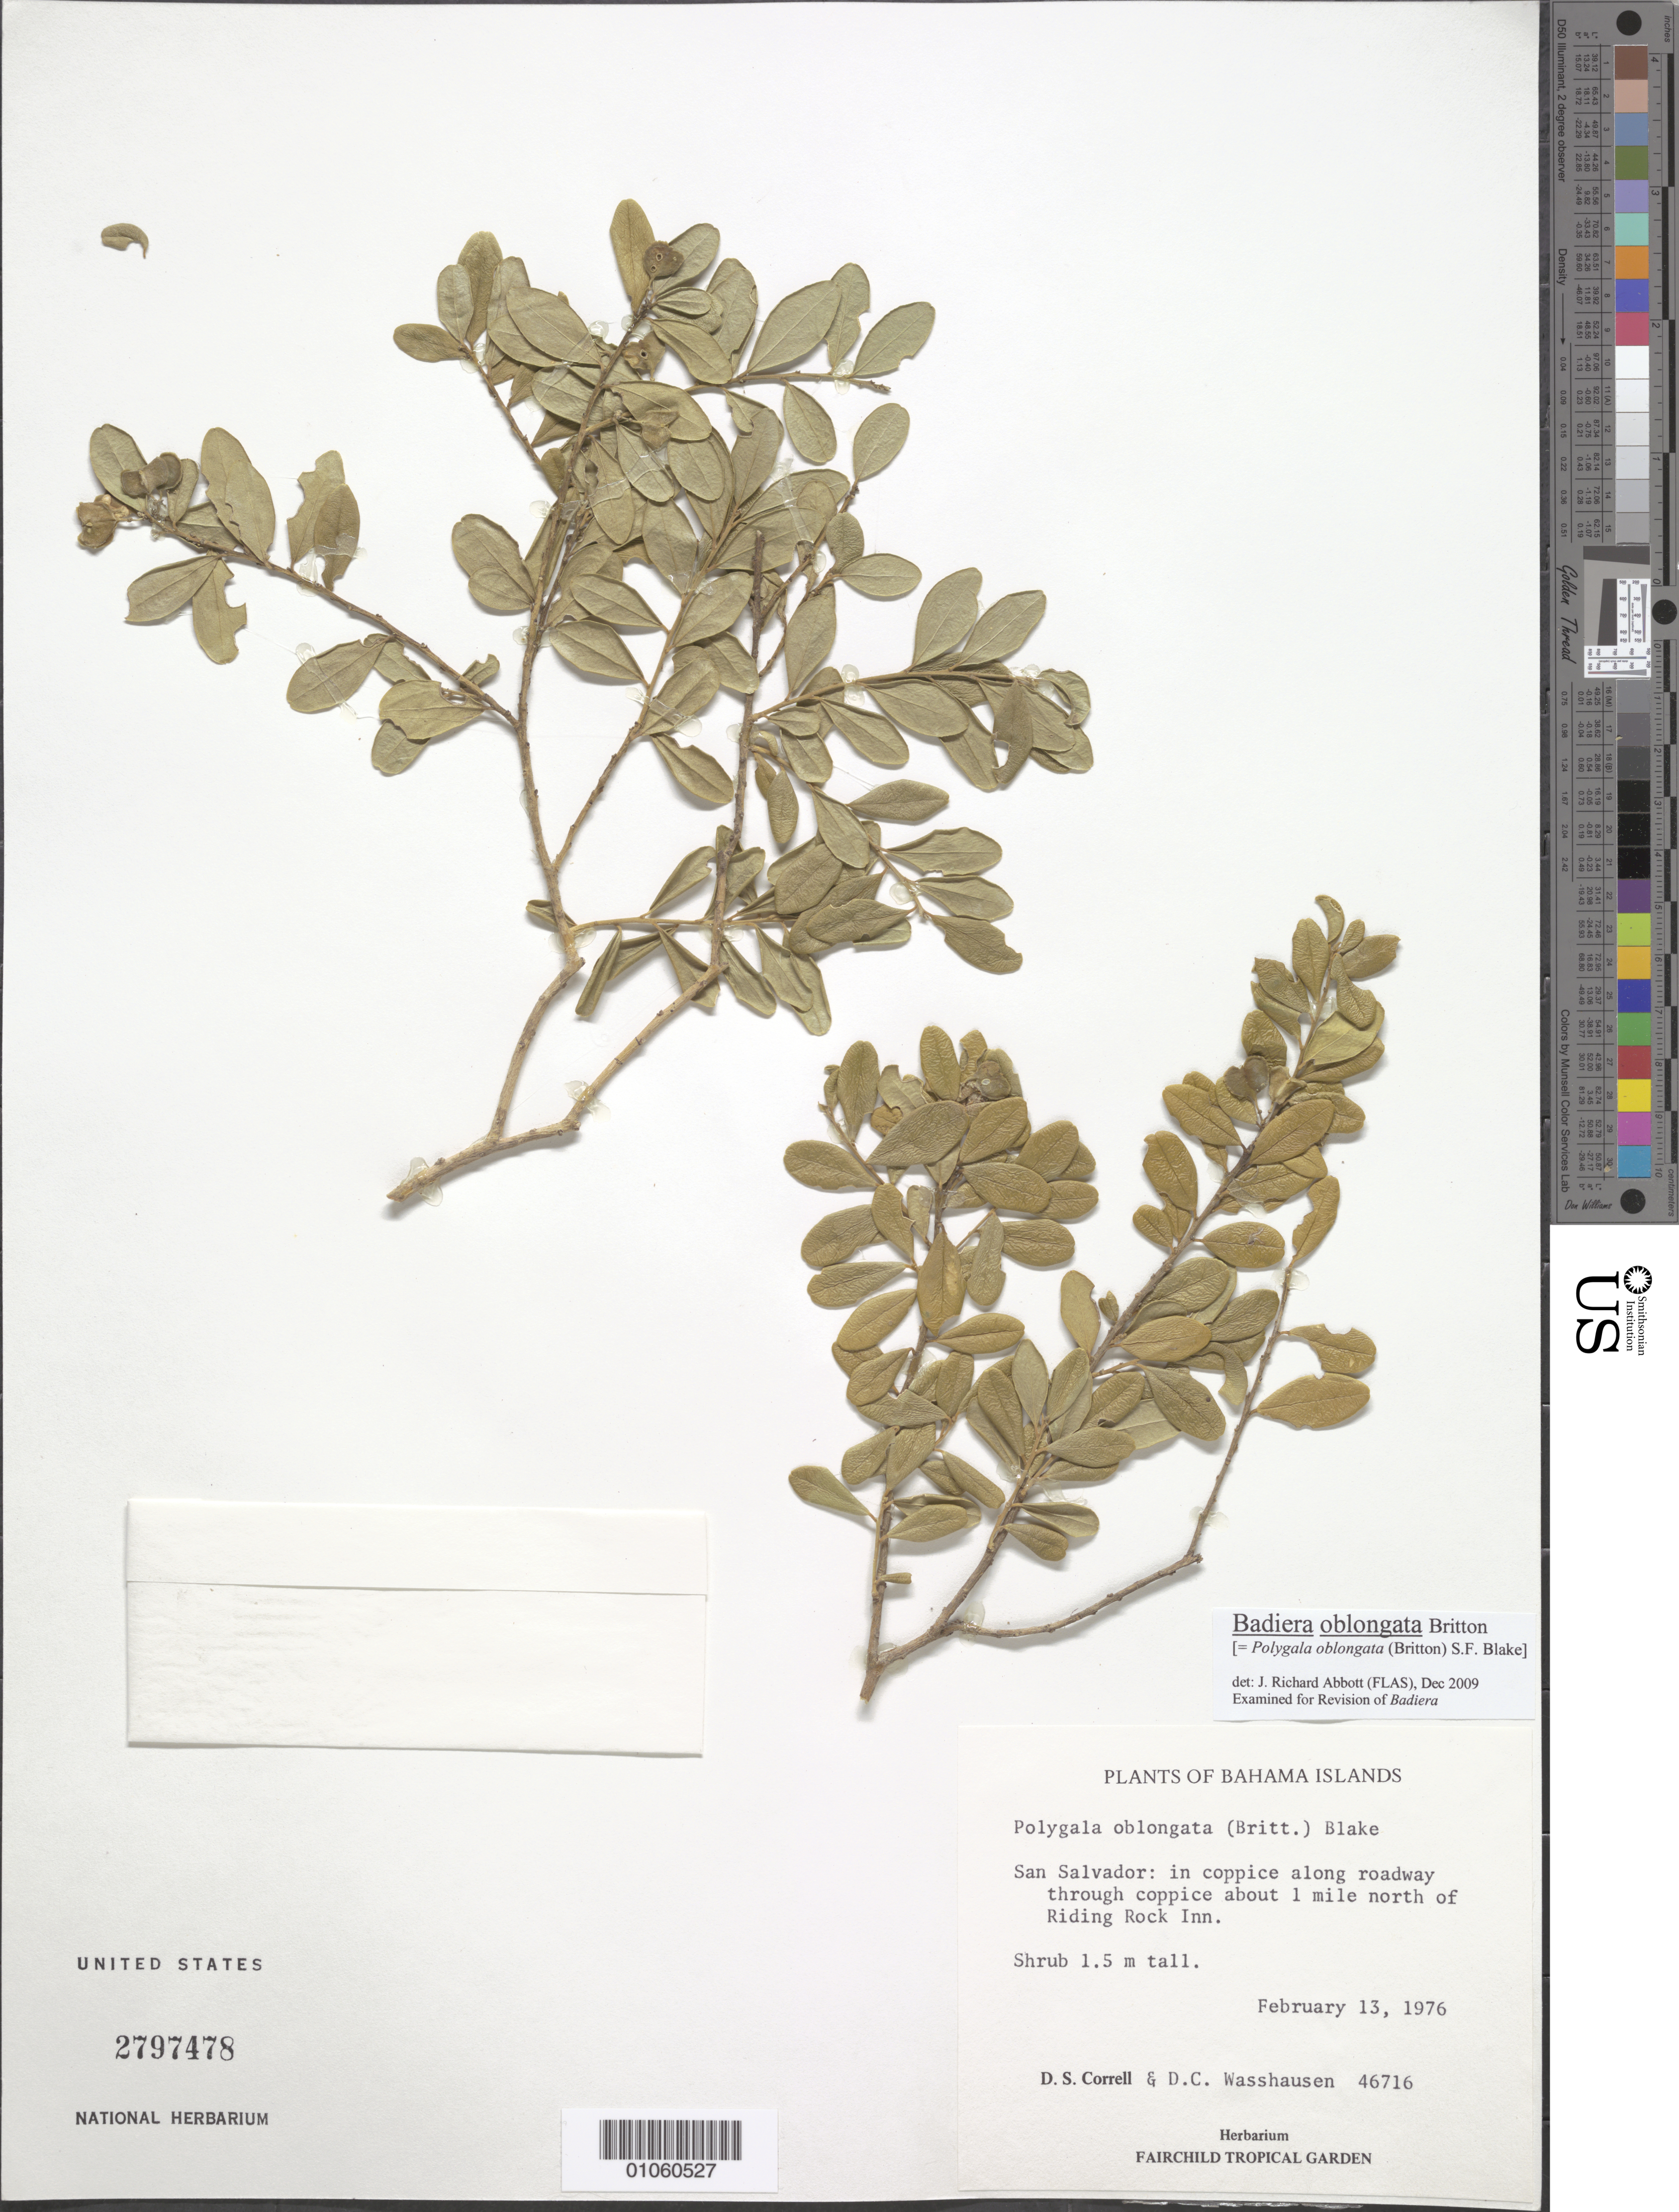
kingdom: Plantae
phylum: Tracheophyta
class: Magnoliopsida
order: Fabales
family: Polygalaceae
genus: Badiera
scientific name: Badiera oblongata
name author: Britton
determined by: Abbott, J. R., (FLAS)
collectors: D. S. Correll & D. C. Wasshausen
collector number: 46716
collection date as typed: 13 Feb 1976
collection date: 1976-02-13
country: Bahamas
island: San Salvador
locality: Riding Rock Inn, about 1 mile N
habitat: In coppice along roadway through coppice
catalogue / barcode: US 2797478